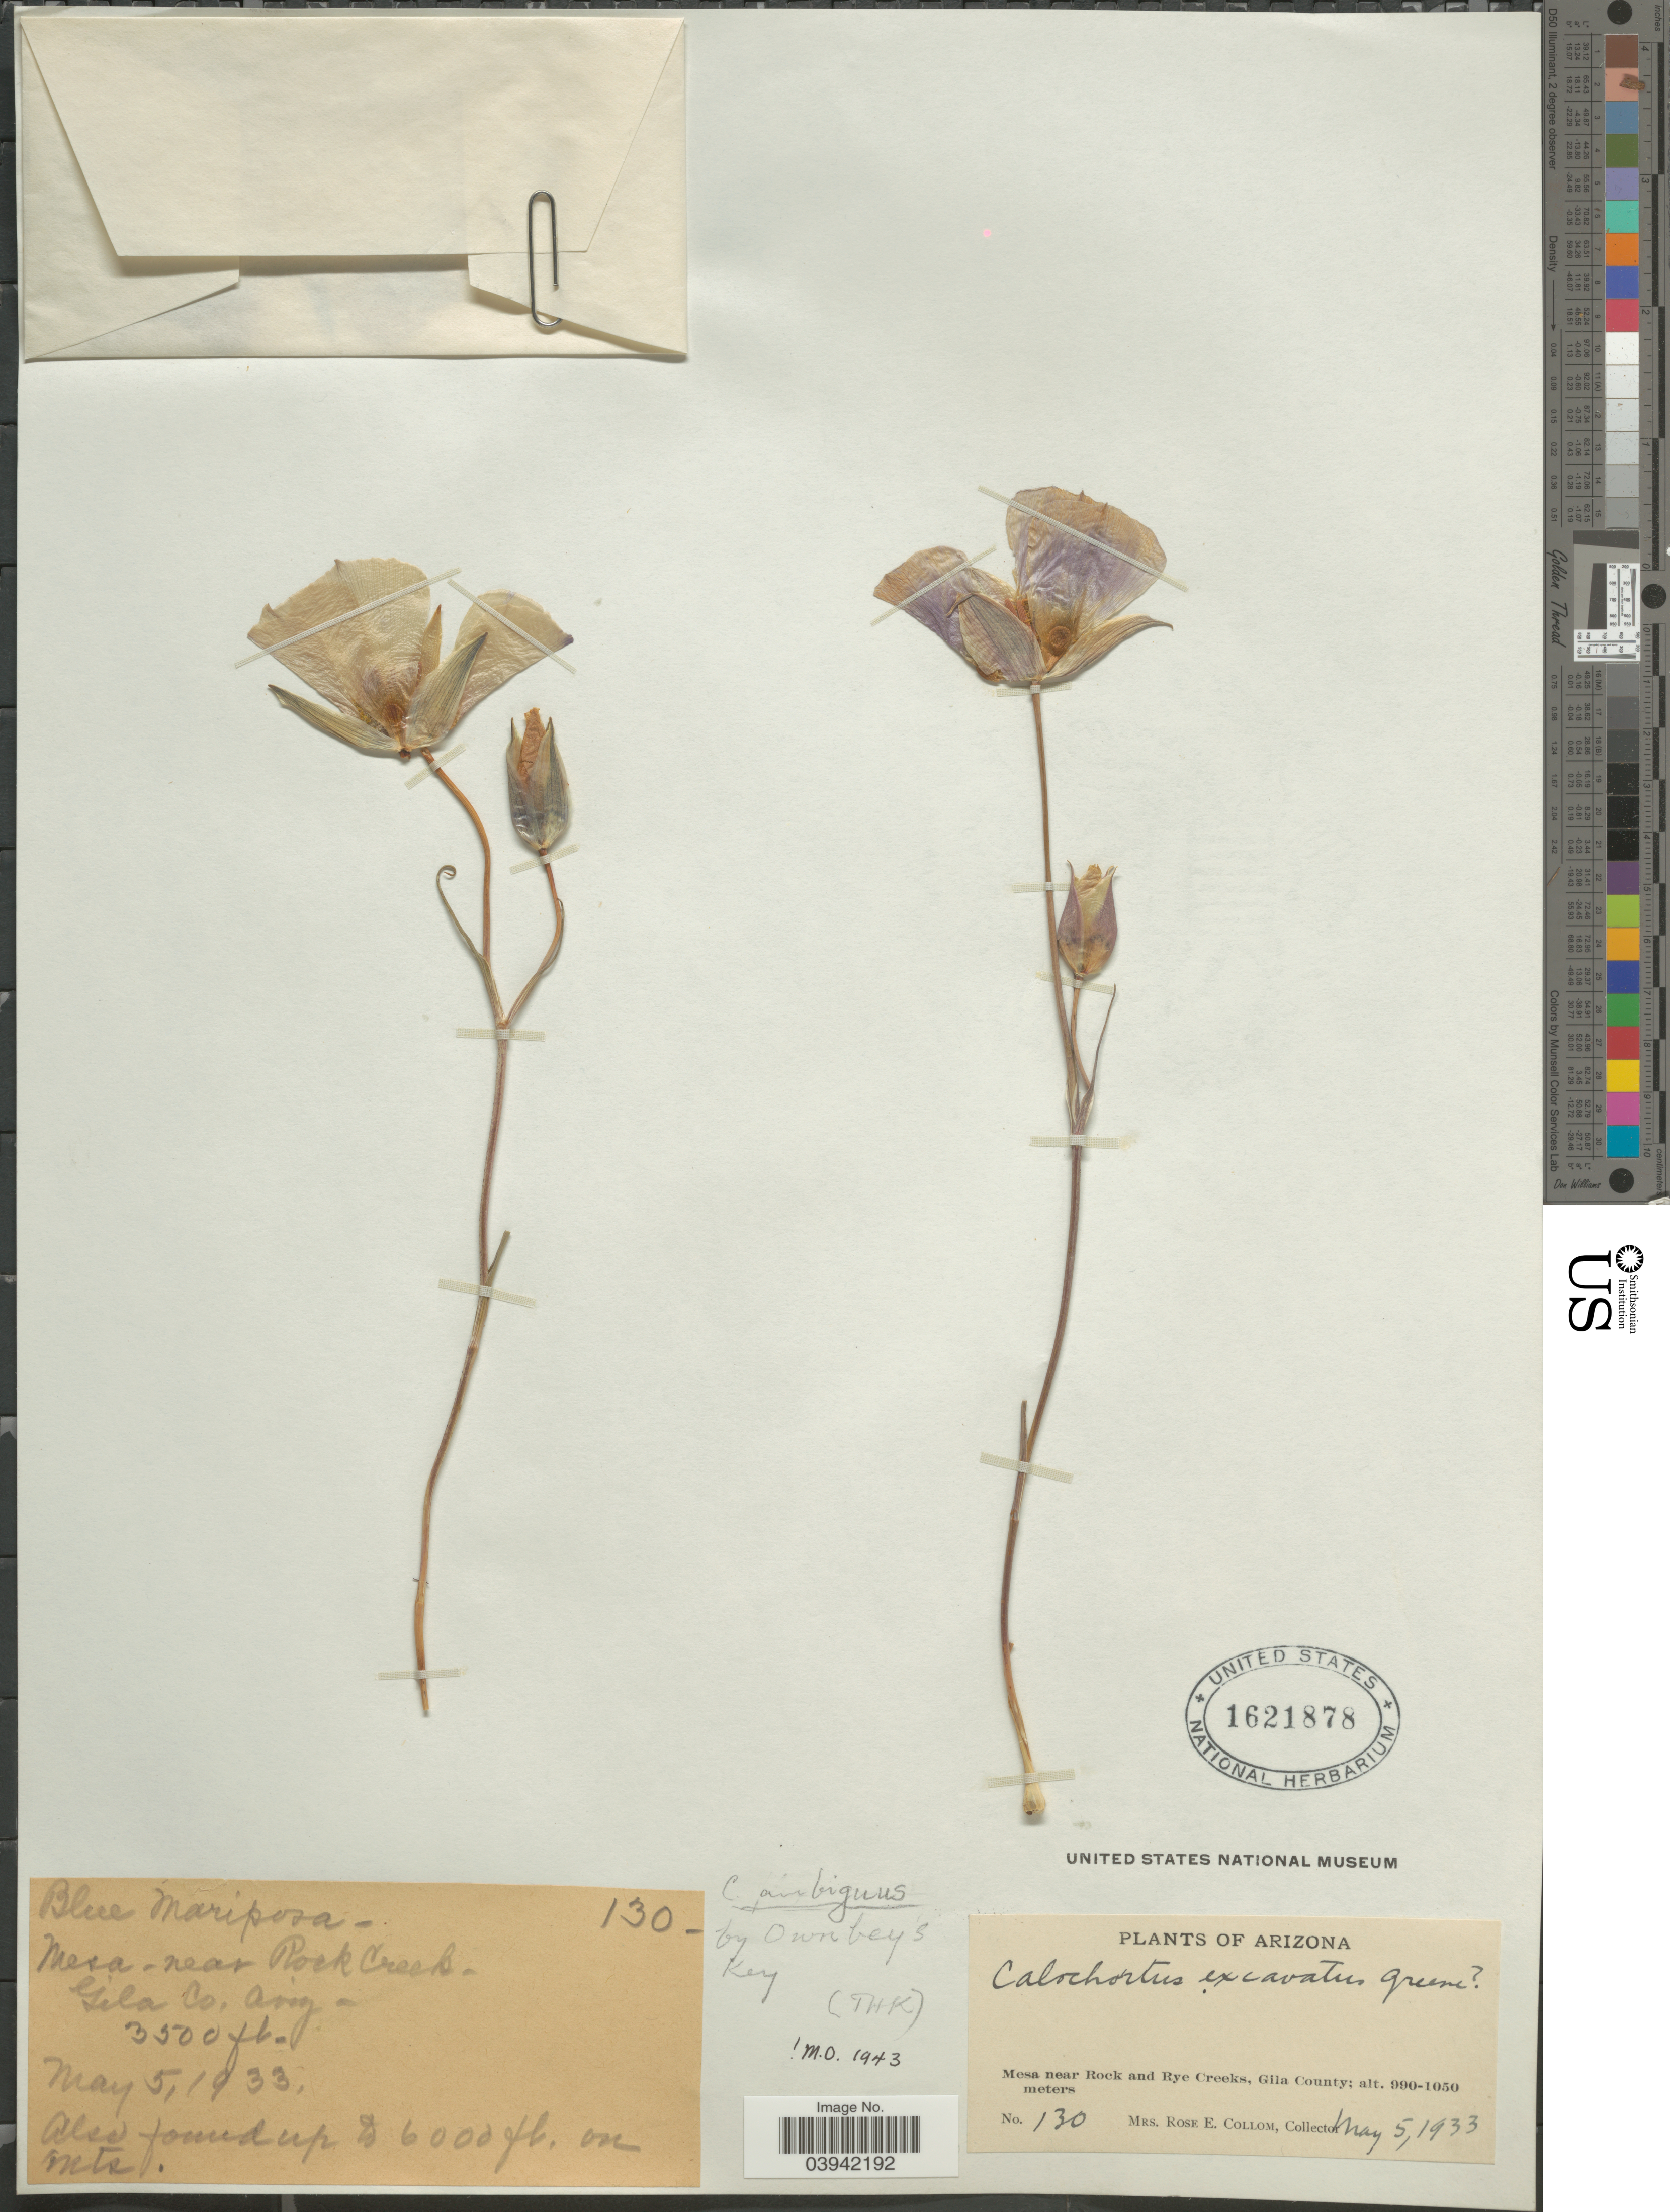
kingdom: Plantae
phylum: Tracheophyta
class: Liliopsida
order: Liliales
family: Liliaceae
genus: Calochortus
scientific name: Calochortus ambiguus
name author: (M.E. Jones) Ownbey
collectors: R. E. Collom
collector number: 130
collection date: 1933-05-05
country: United States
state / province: Arizona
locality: Blue Mariposa. Mesa near Rock and Rye Creeks, Gila County.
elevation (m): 1067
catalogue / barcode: US 1621878